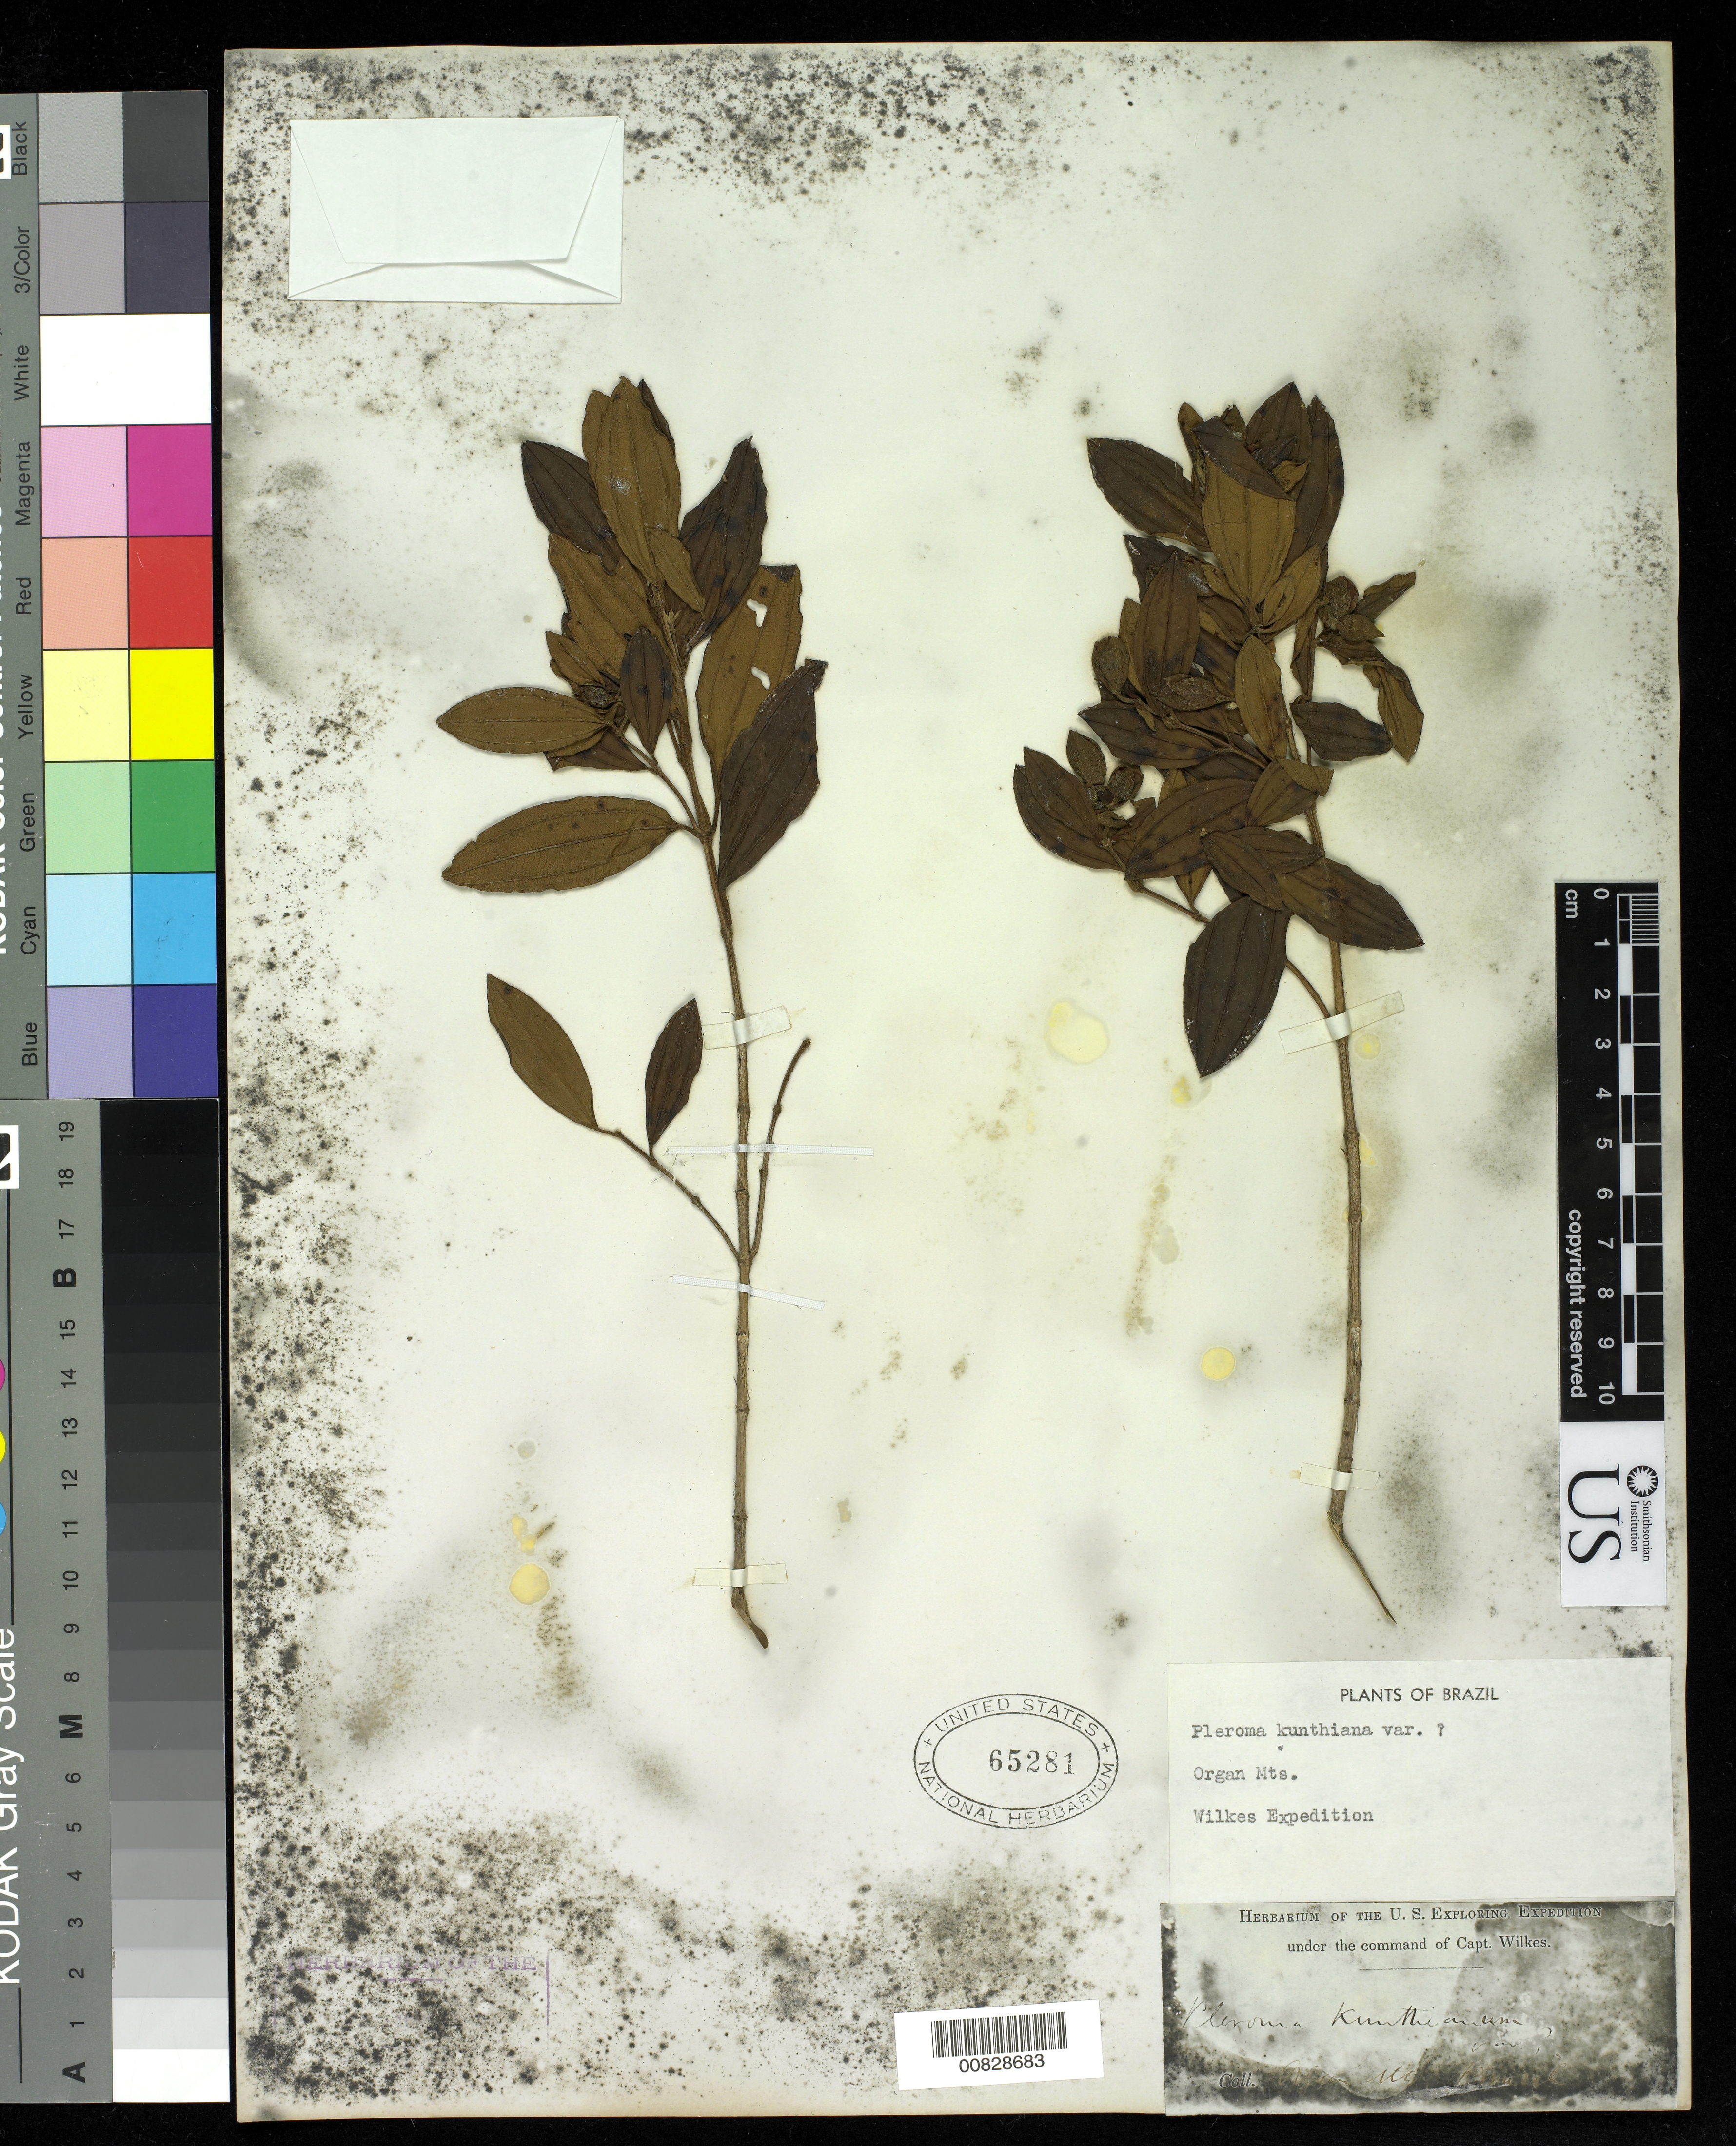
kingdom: Plantae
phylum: Tracheophyta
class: Magnoliopsida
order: Myrtales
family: Melastomataceae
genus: Pleroma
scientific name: Pleroma kunthianum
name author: Gardner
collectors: Wilkes Explor. Exped.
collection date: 1838/1842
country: Brazil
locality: Organ Mts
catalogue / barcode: US 65281